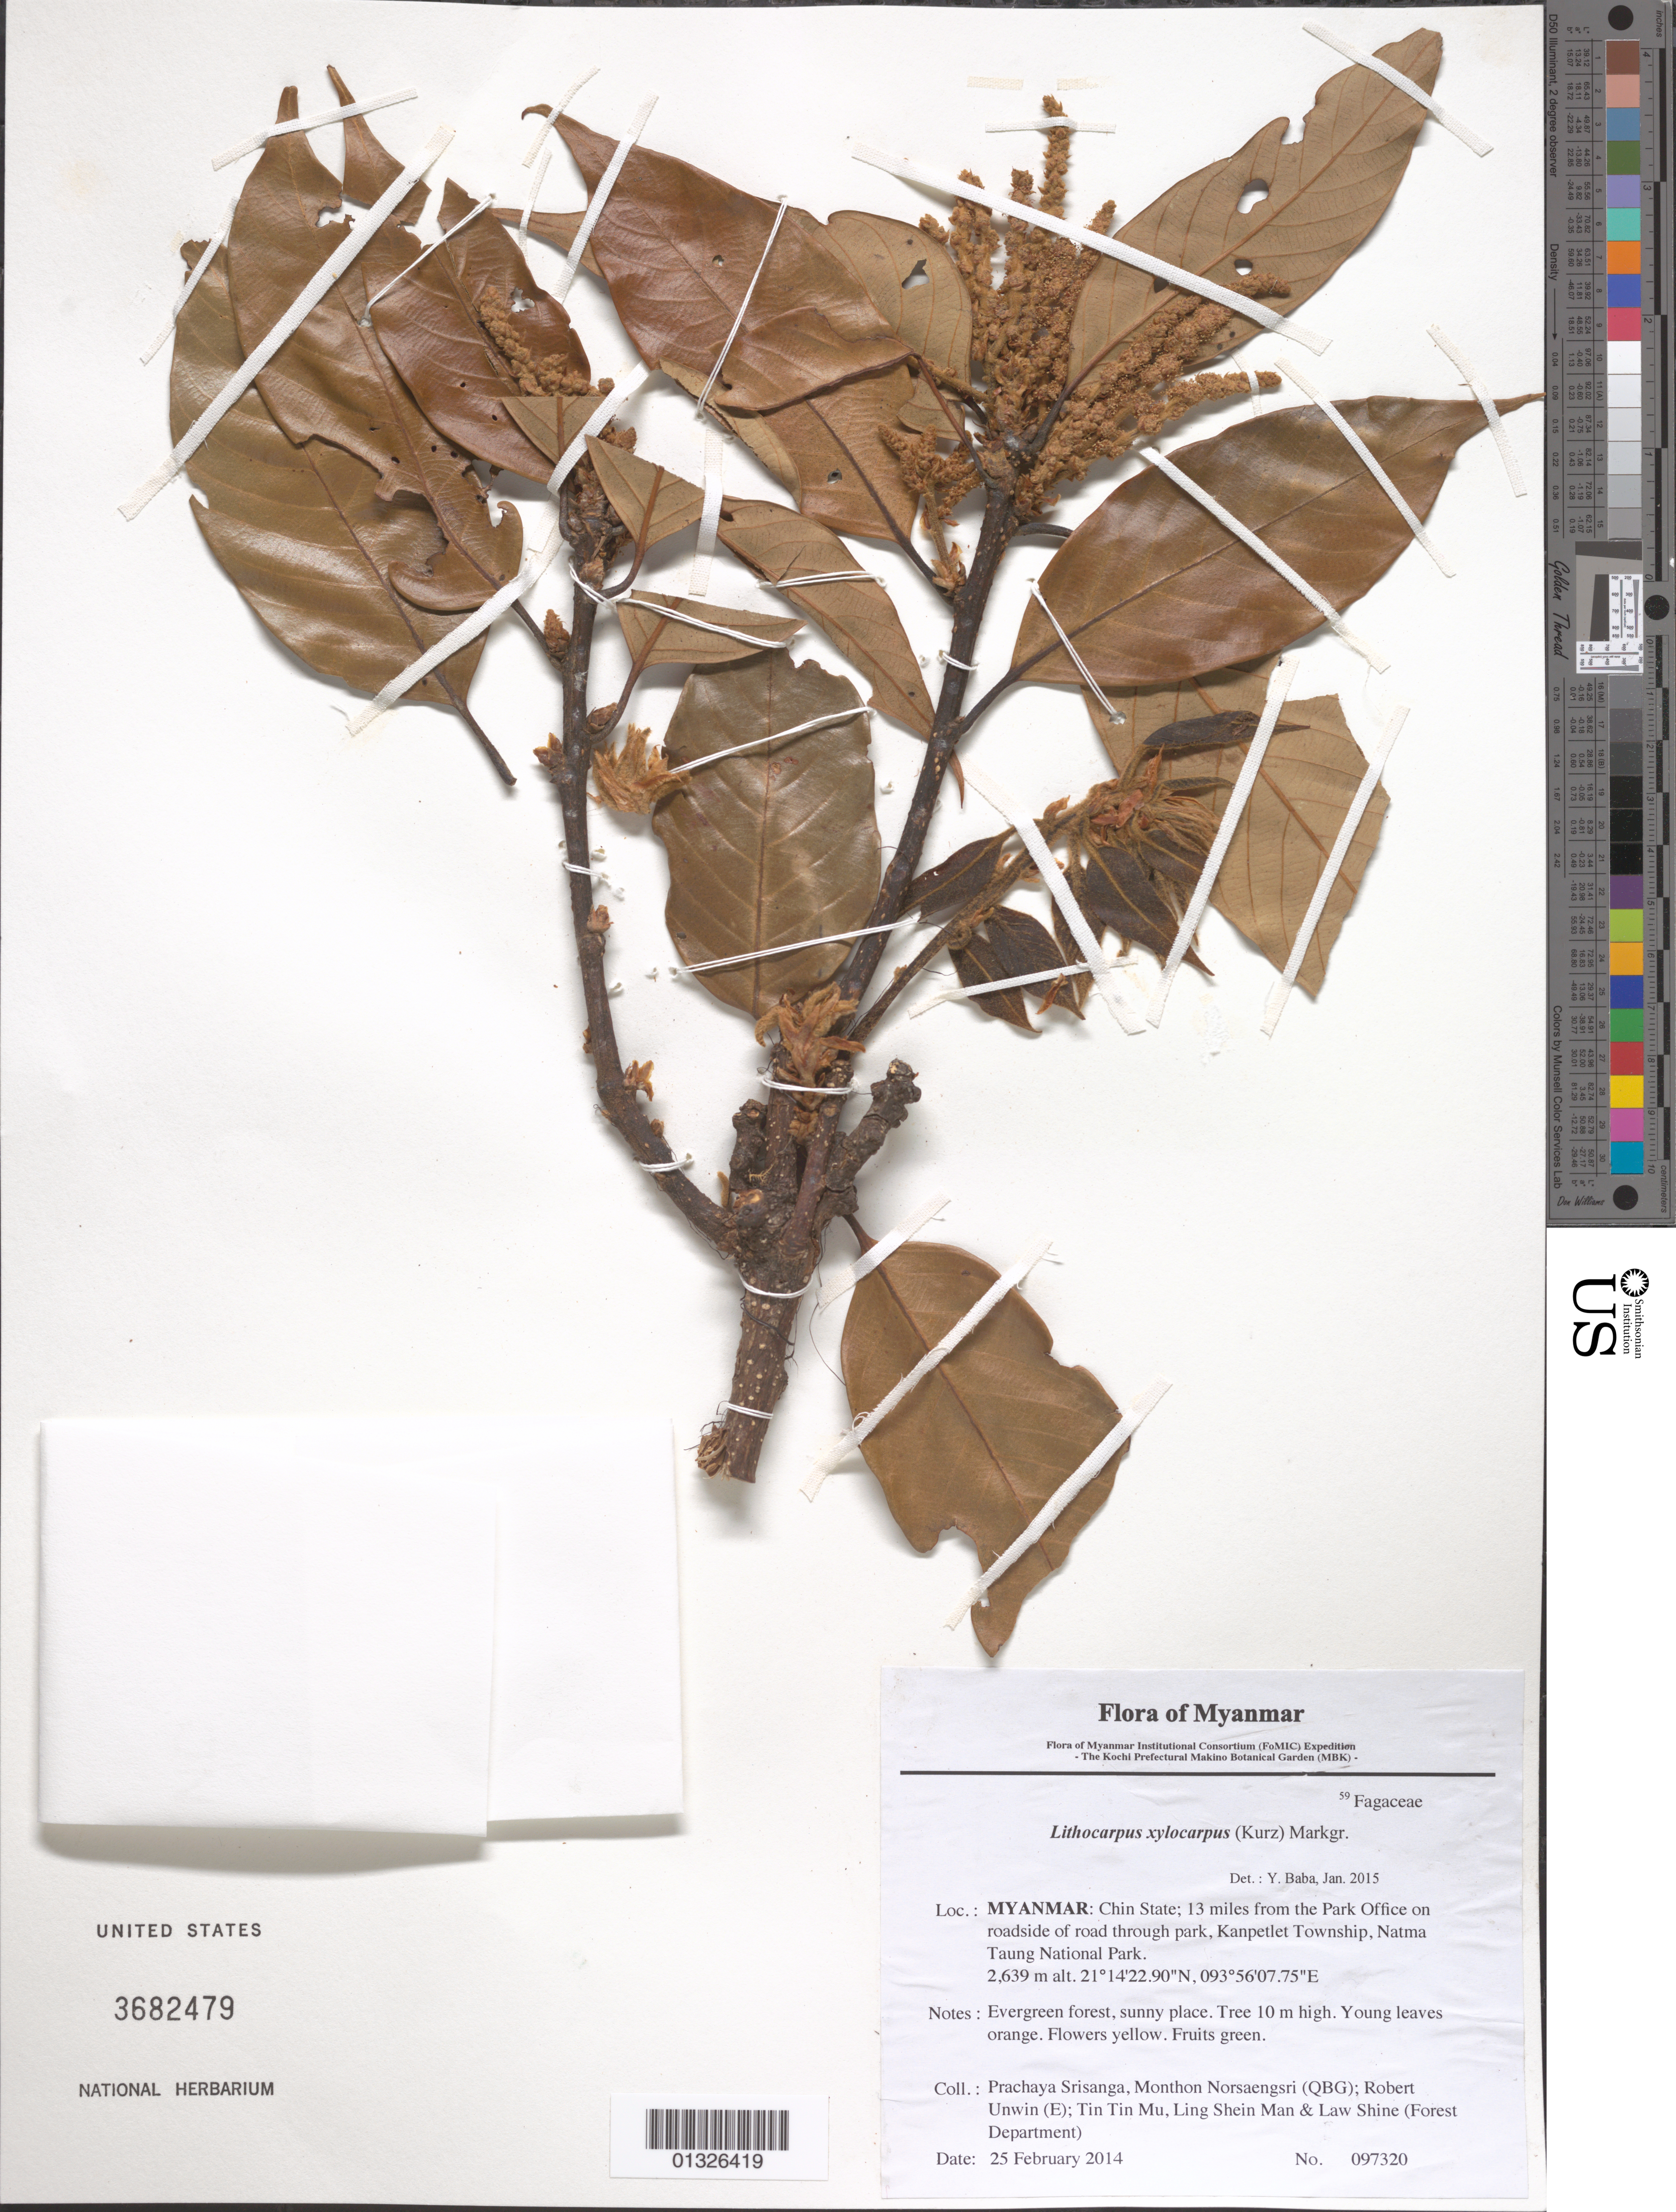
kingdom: Plantae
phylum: Tracheophyta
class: Magnoliopsida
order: Fagales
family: Fagaceae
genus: Lithocarpus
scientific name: Lithocarpus xylocarpus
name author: (Kurz) Markgr.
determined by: Baba, Y.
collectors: P. Srisanga, M. Norsaengsri, R. Unwin, Tin Tin Mu, Ling Shein Man & L. Shine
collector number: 97320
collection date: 2014-02-25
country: Myanmar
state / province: Chin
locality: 13 miles from the Park Office on roadside of road through park, Kanpetlet Township, Natma Taung National Park.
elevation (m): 2639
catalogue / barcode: US 3682479